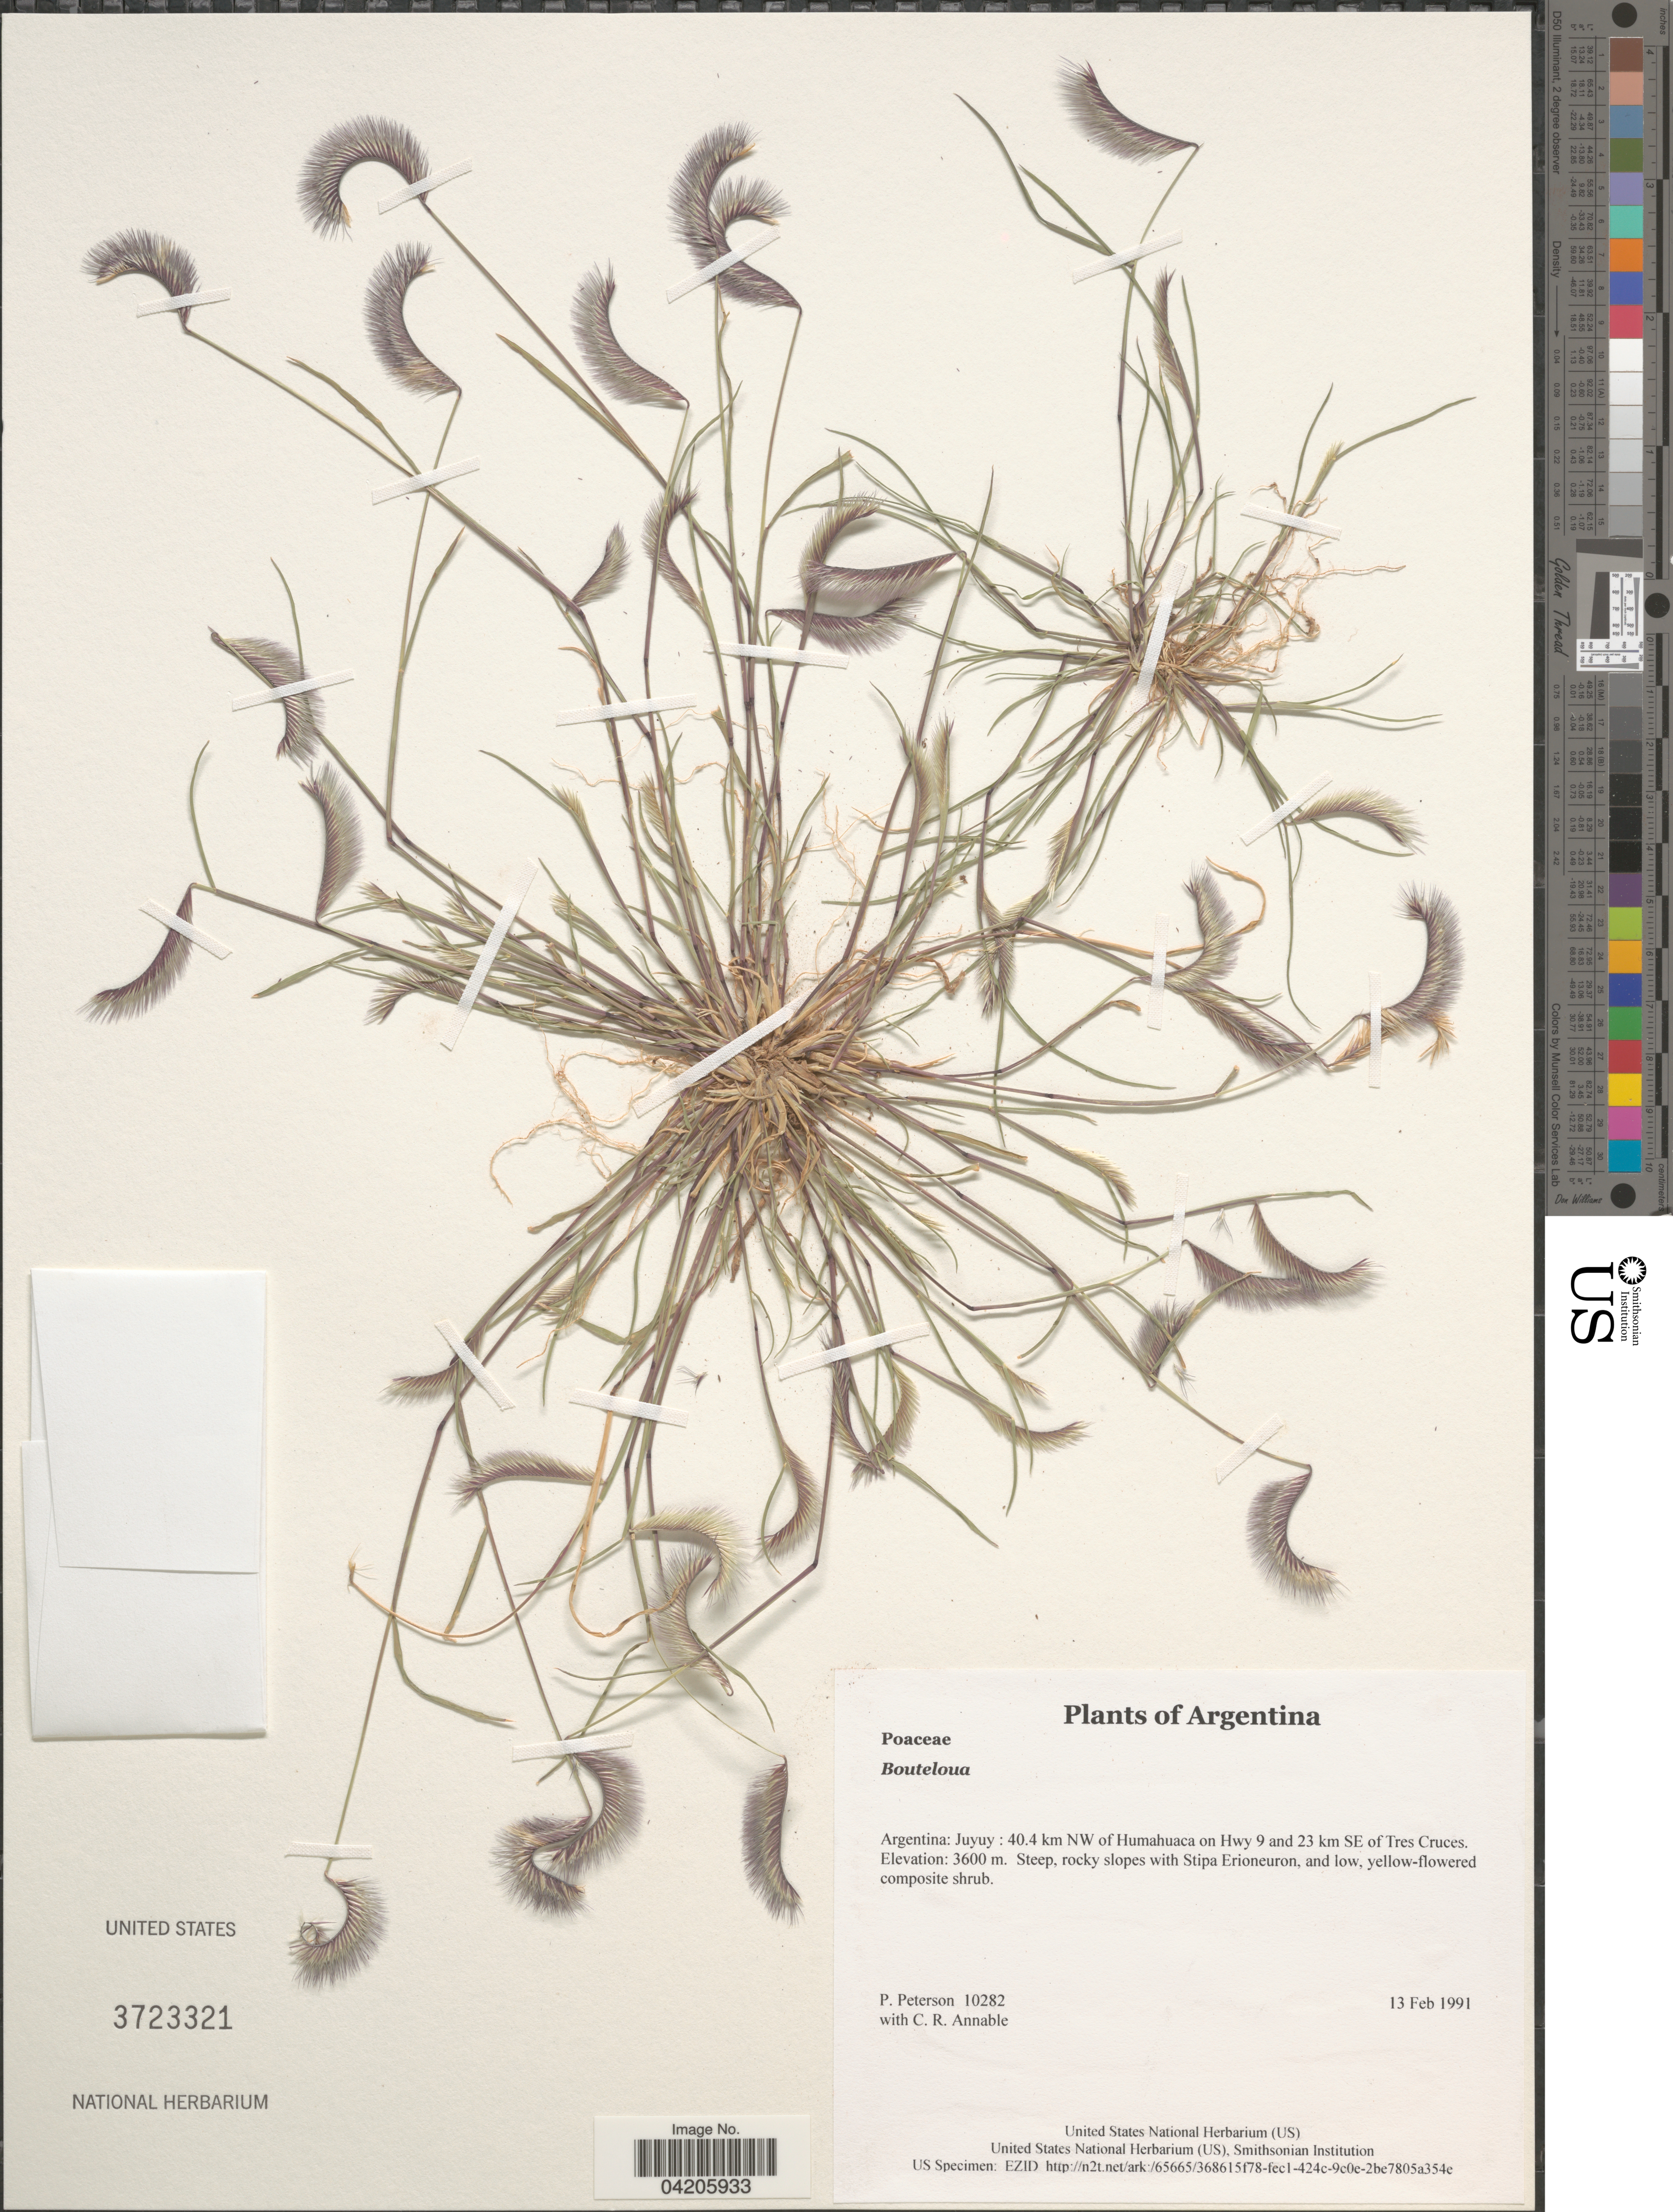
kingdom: Plantae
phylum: Tracheophyta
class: Liliopsida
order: Poales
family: Poaceae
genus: Bouteloua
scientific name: Bouteloua sp.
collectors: P. Peterson & C. R. Annable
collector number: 10282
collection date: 1991-02-13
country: Argentina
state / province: Jujuy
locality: Juyuy: 40.4 km NW of Humahuaca on Hwy 9 and 23 km SE of Tres Cruces.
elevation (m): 3600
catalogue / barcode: US 3723321